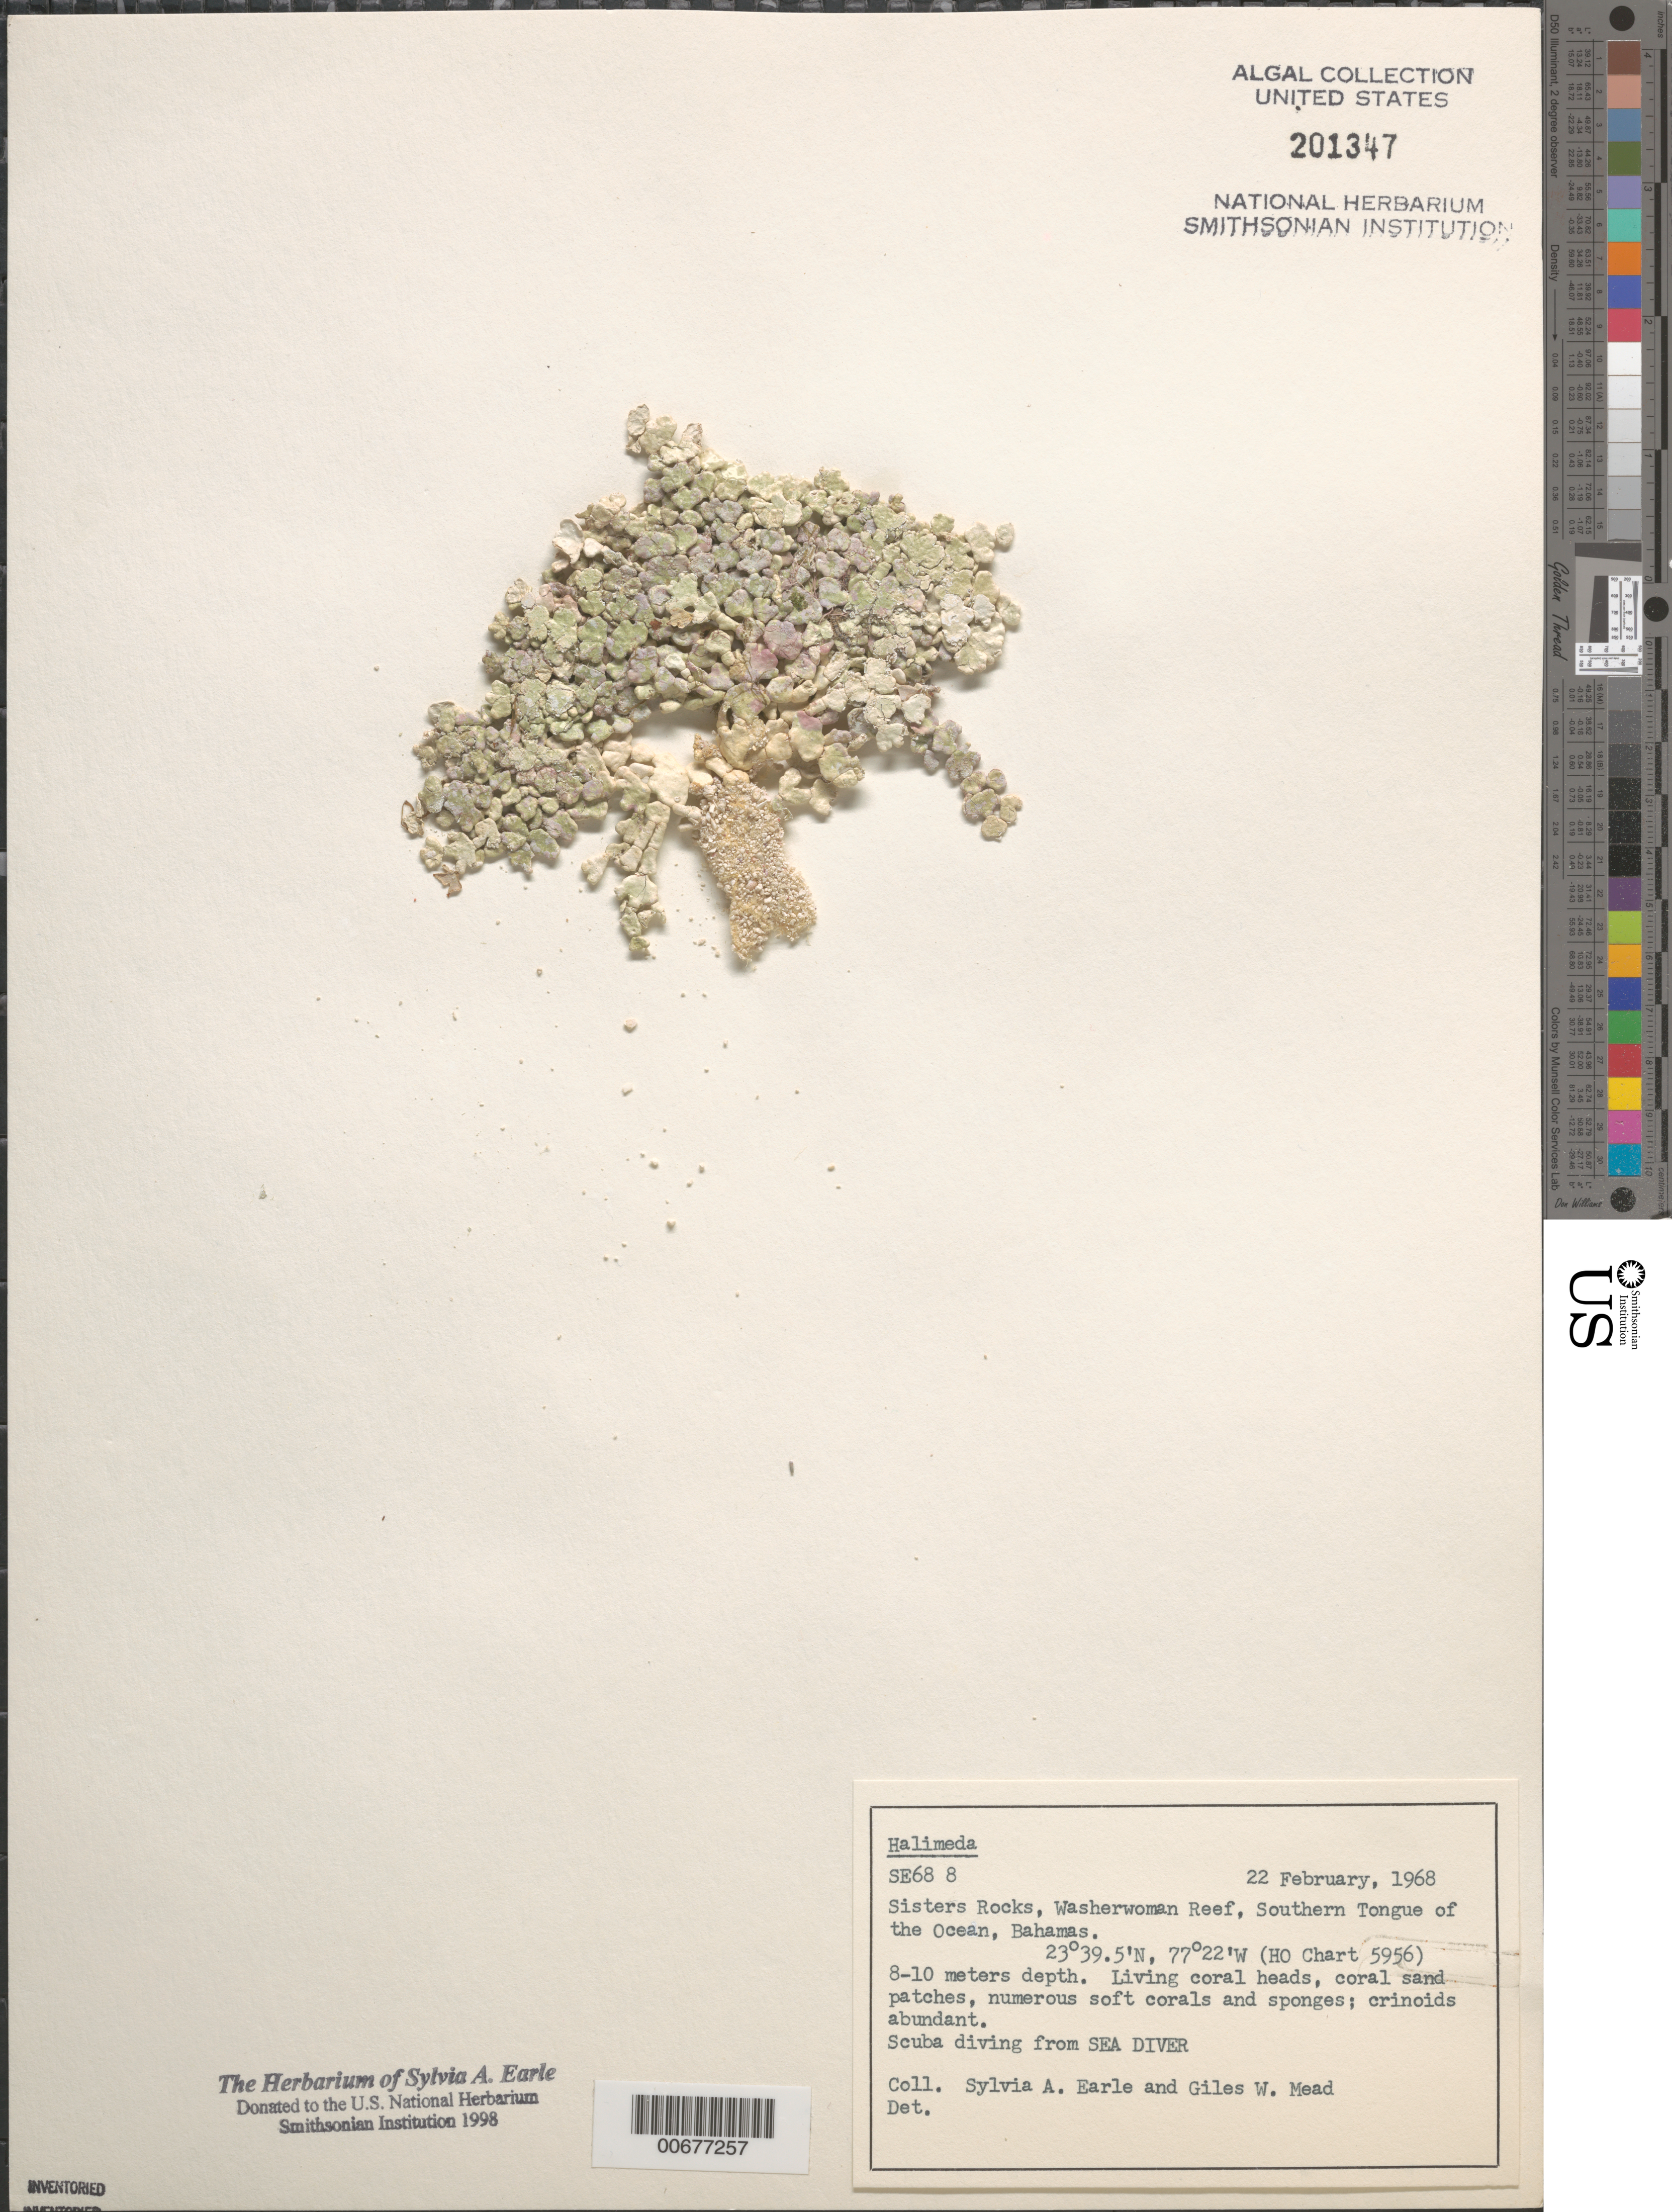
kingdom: Plantae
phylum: Chlorophyta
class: Ulvophyceae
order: Bryopsidales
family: Halimedaceae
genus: Halimeda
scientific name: Halimeda sp.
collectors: S. A. Earle & G. W. Mead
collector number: SE 688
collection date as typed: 22 Feb 1968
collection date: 1968-02-22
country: Bahamas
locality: Sisters Rocks, Washerwoman Reef, Southern Tongue of the Ocean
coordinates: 23 39.5' N, 77 22' W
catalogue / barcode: US 201347